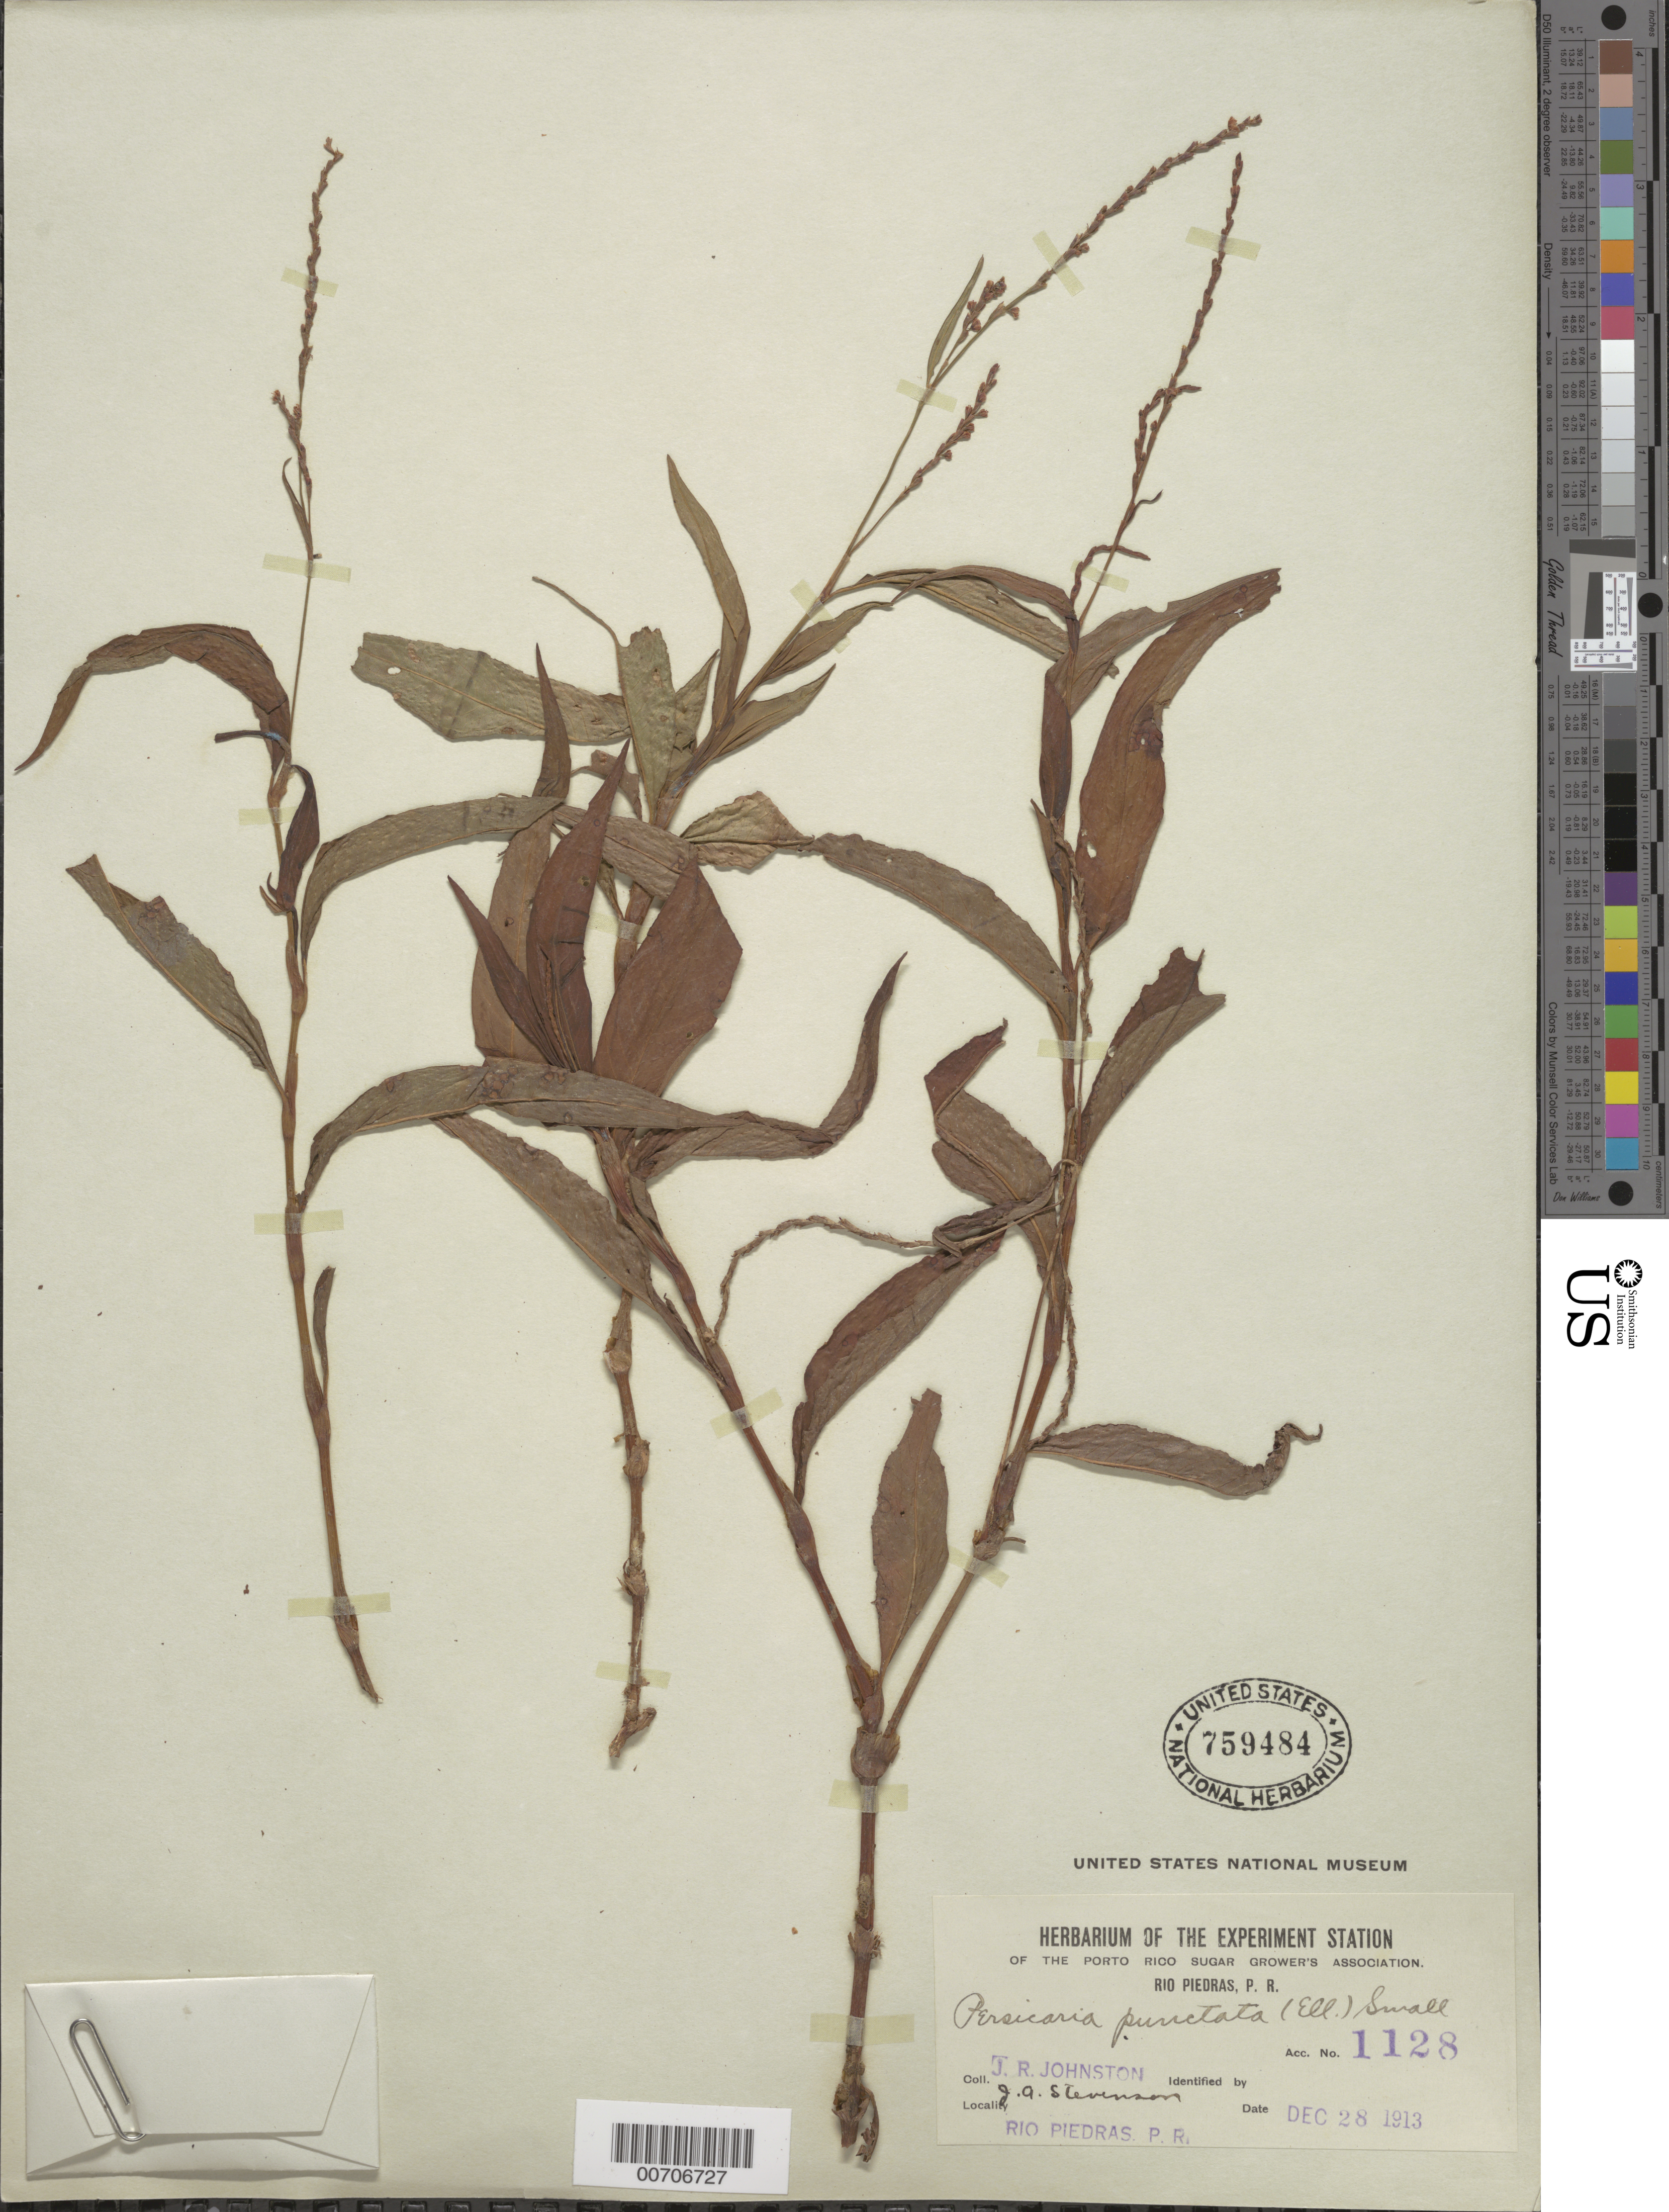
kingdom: Plantae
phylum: Tracheophyta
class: Magnoliopsida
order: Caryophyllales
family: Polygonaceae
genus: Persicaria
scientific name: Persicaria punctata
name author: (Elliott) Small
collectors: J. Stevenson & J. Johnston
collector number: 1128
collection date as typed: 28 Dec 1913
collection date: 1913-12-28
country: Puerto Rico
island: Greater Antilles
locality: Río Piedras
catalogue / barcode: US 759484